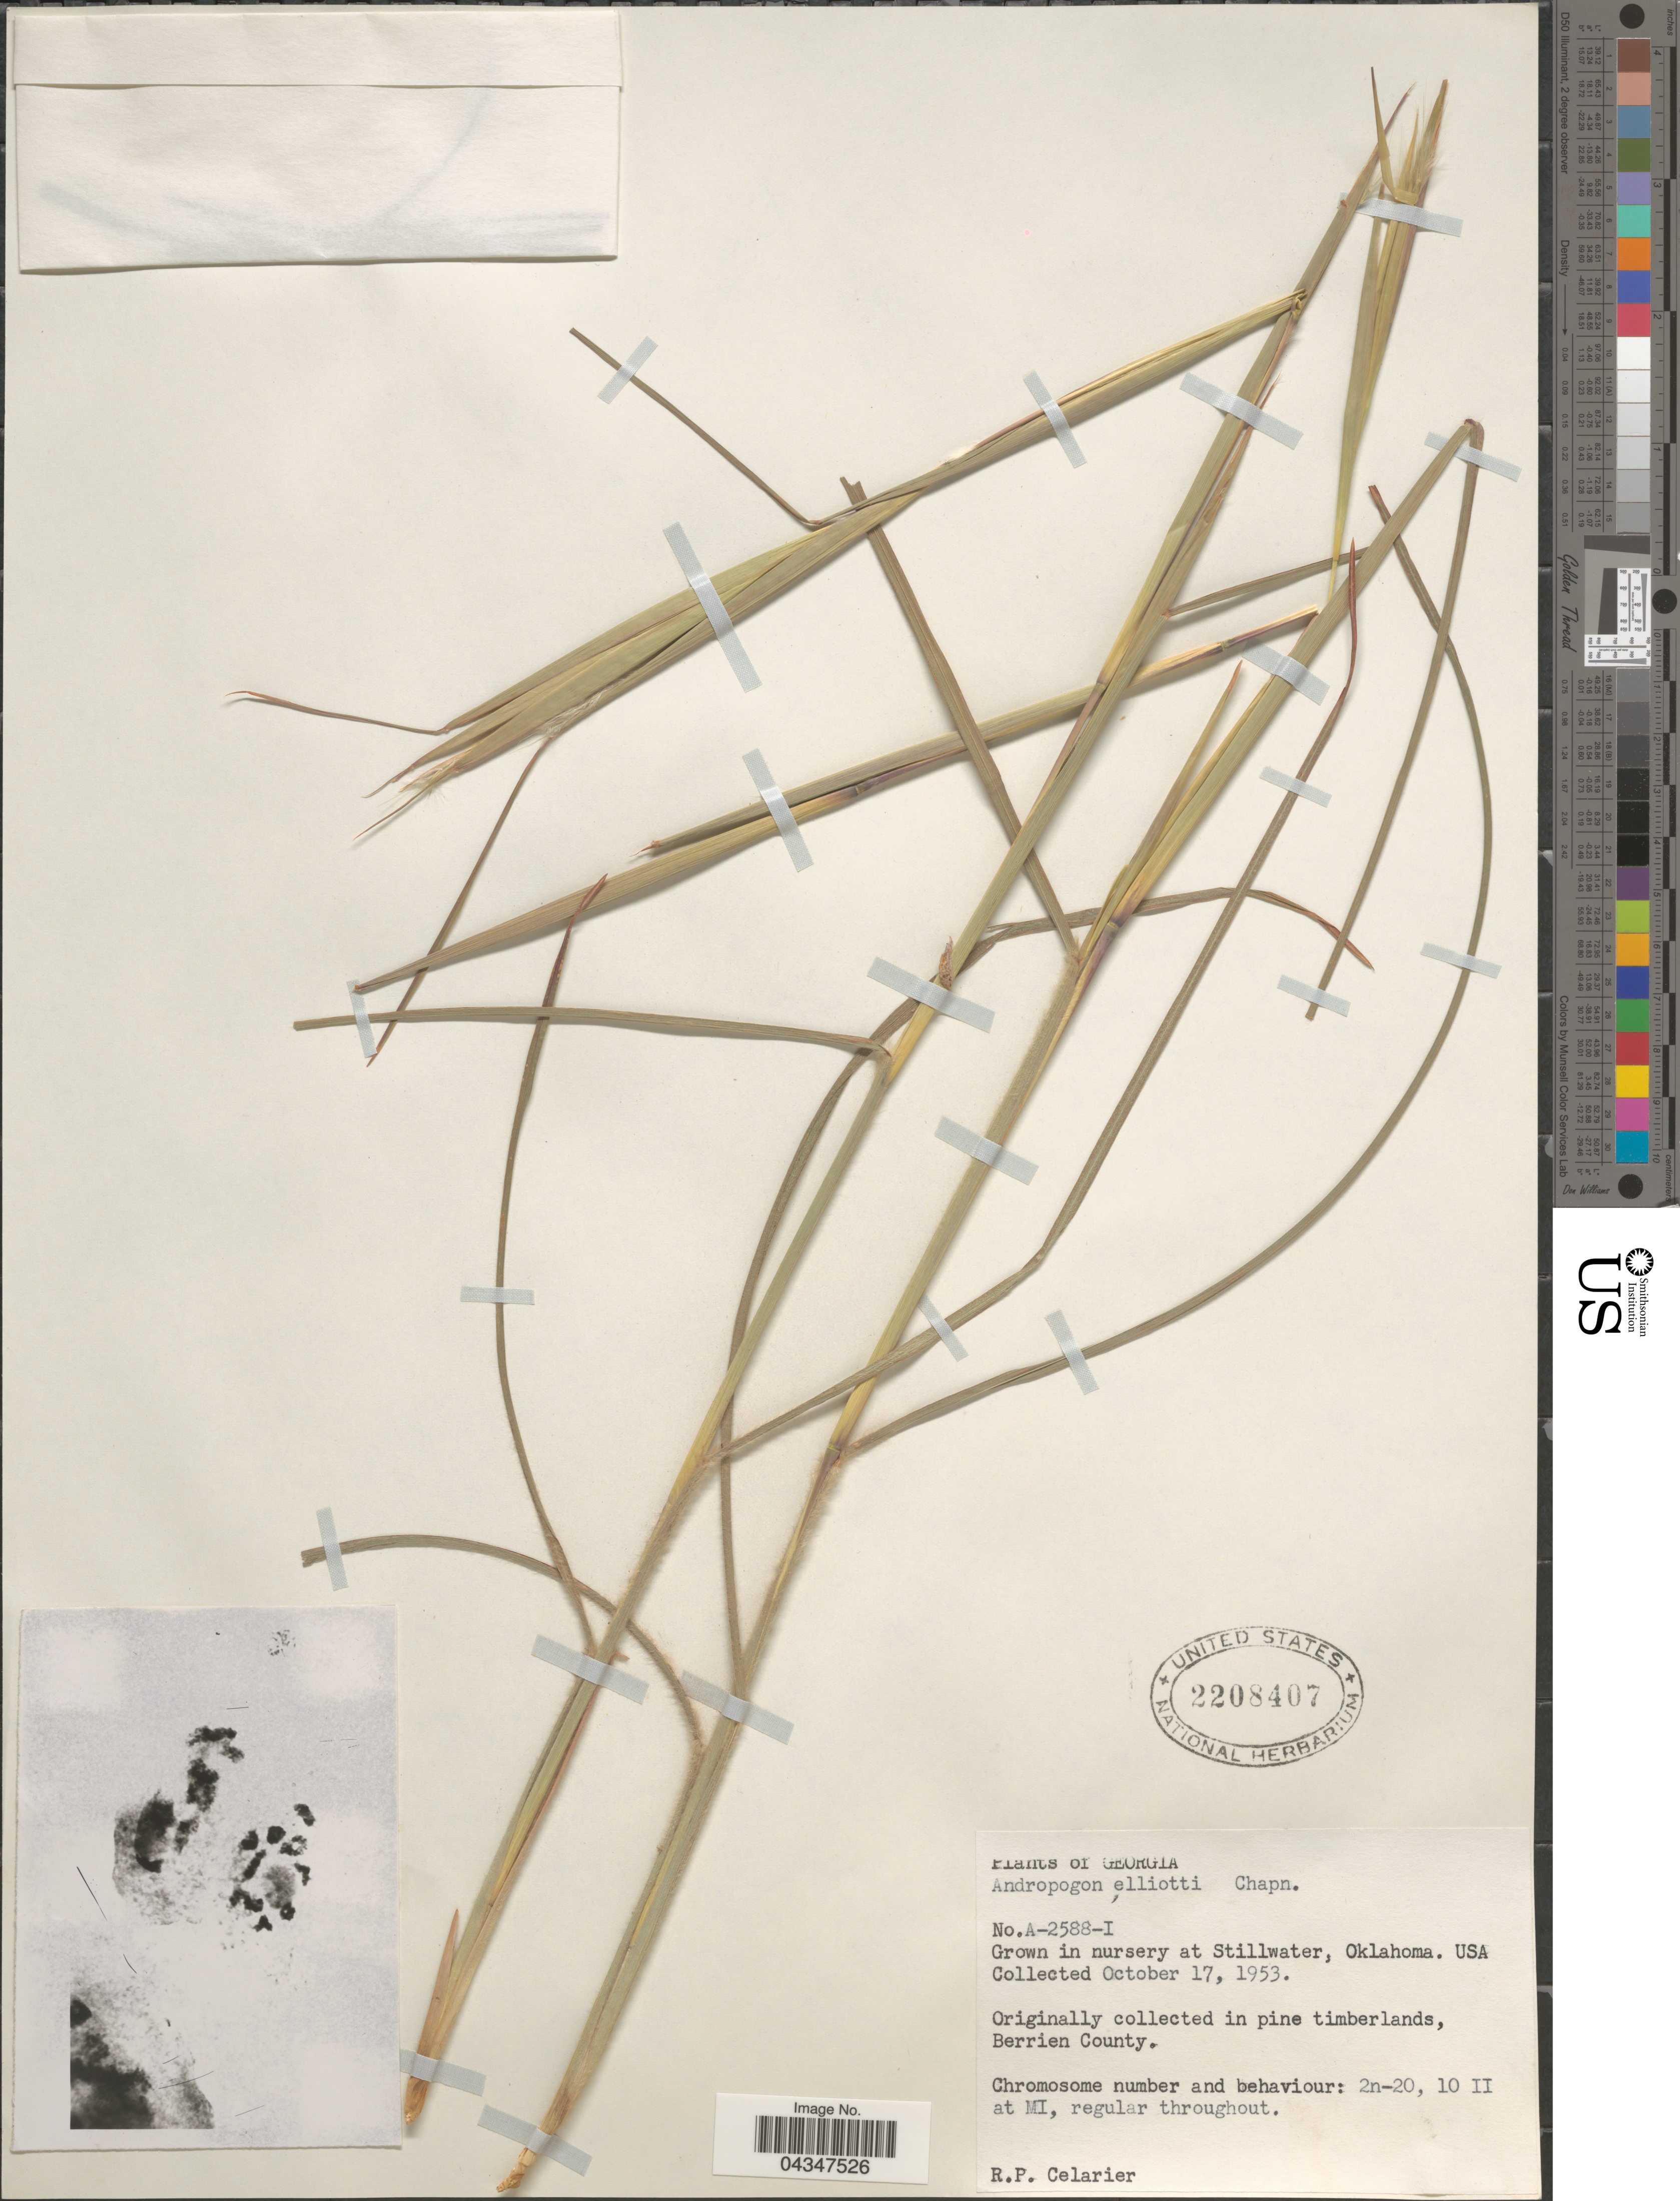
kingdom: Plantae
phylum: Tracheophyta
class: Liliopsida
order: Poales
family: Poaceae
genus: Andropogon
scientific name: Andropogon ternarius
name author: Michx.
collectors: R. Celarier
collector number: A-2588-I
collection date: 1953-10-17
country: United States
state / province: Oklahoma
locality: In nursery at Stillwater.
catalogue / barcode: US 2208407